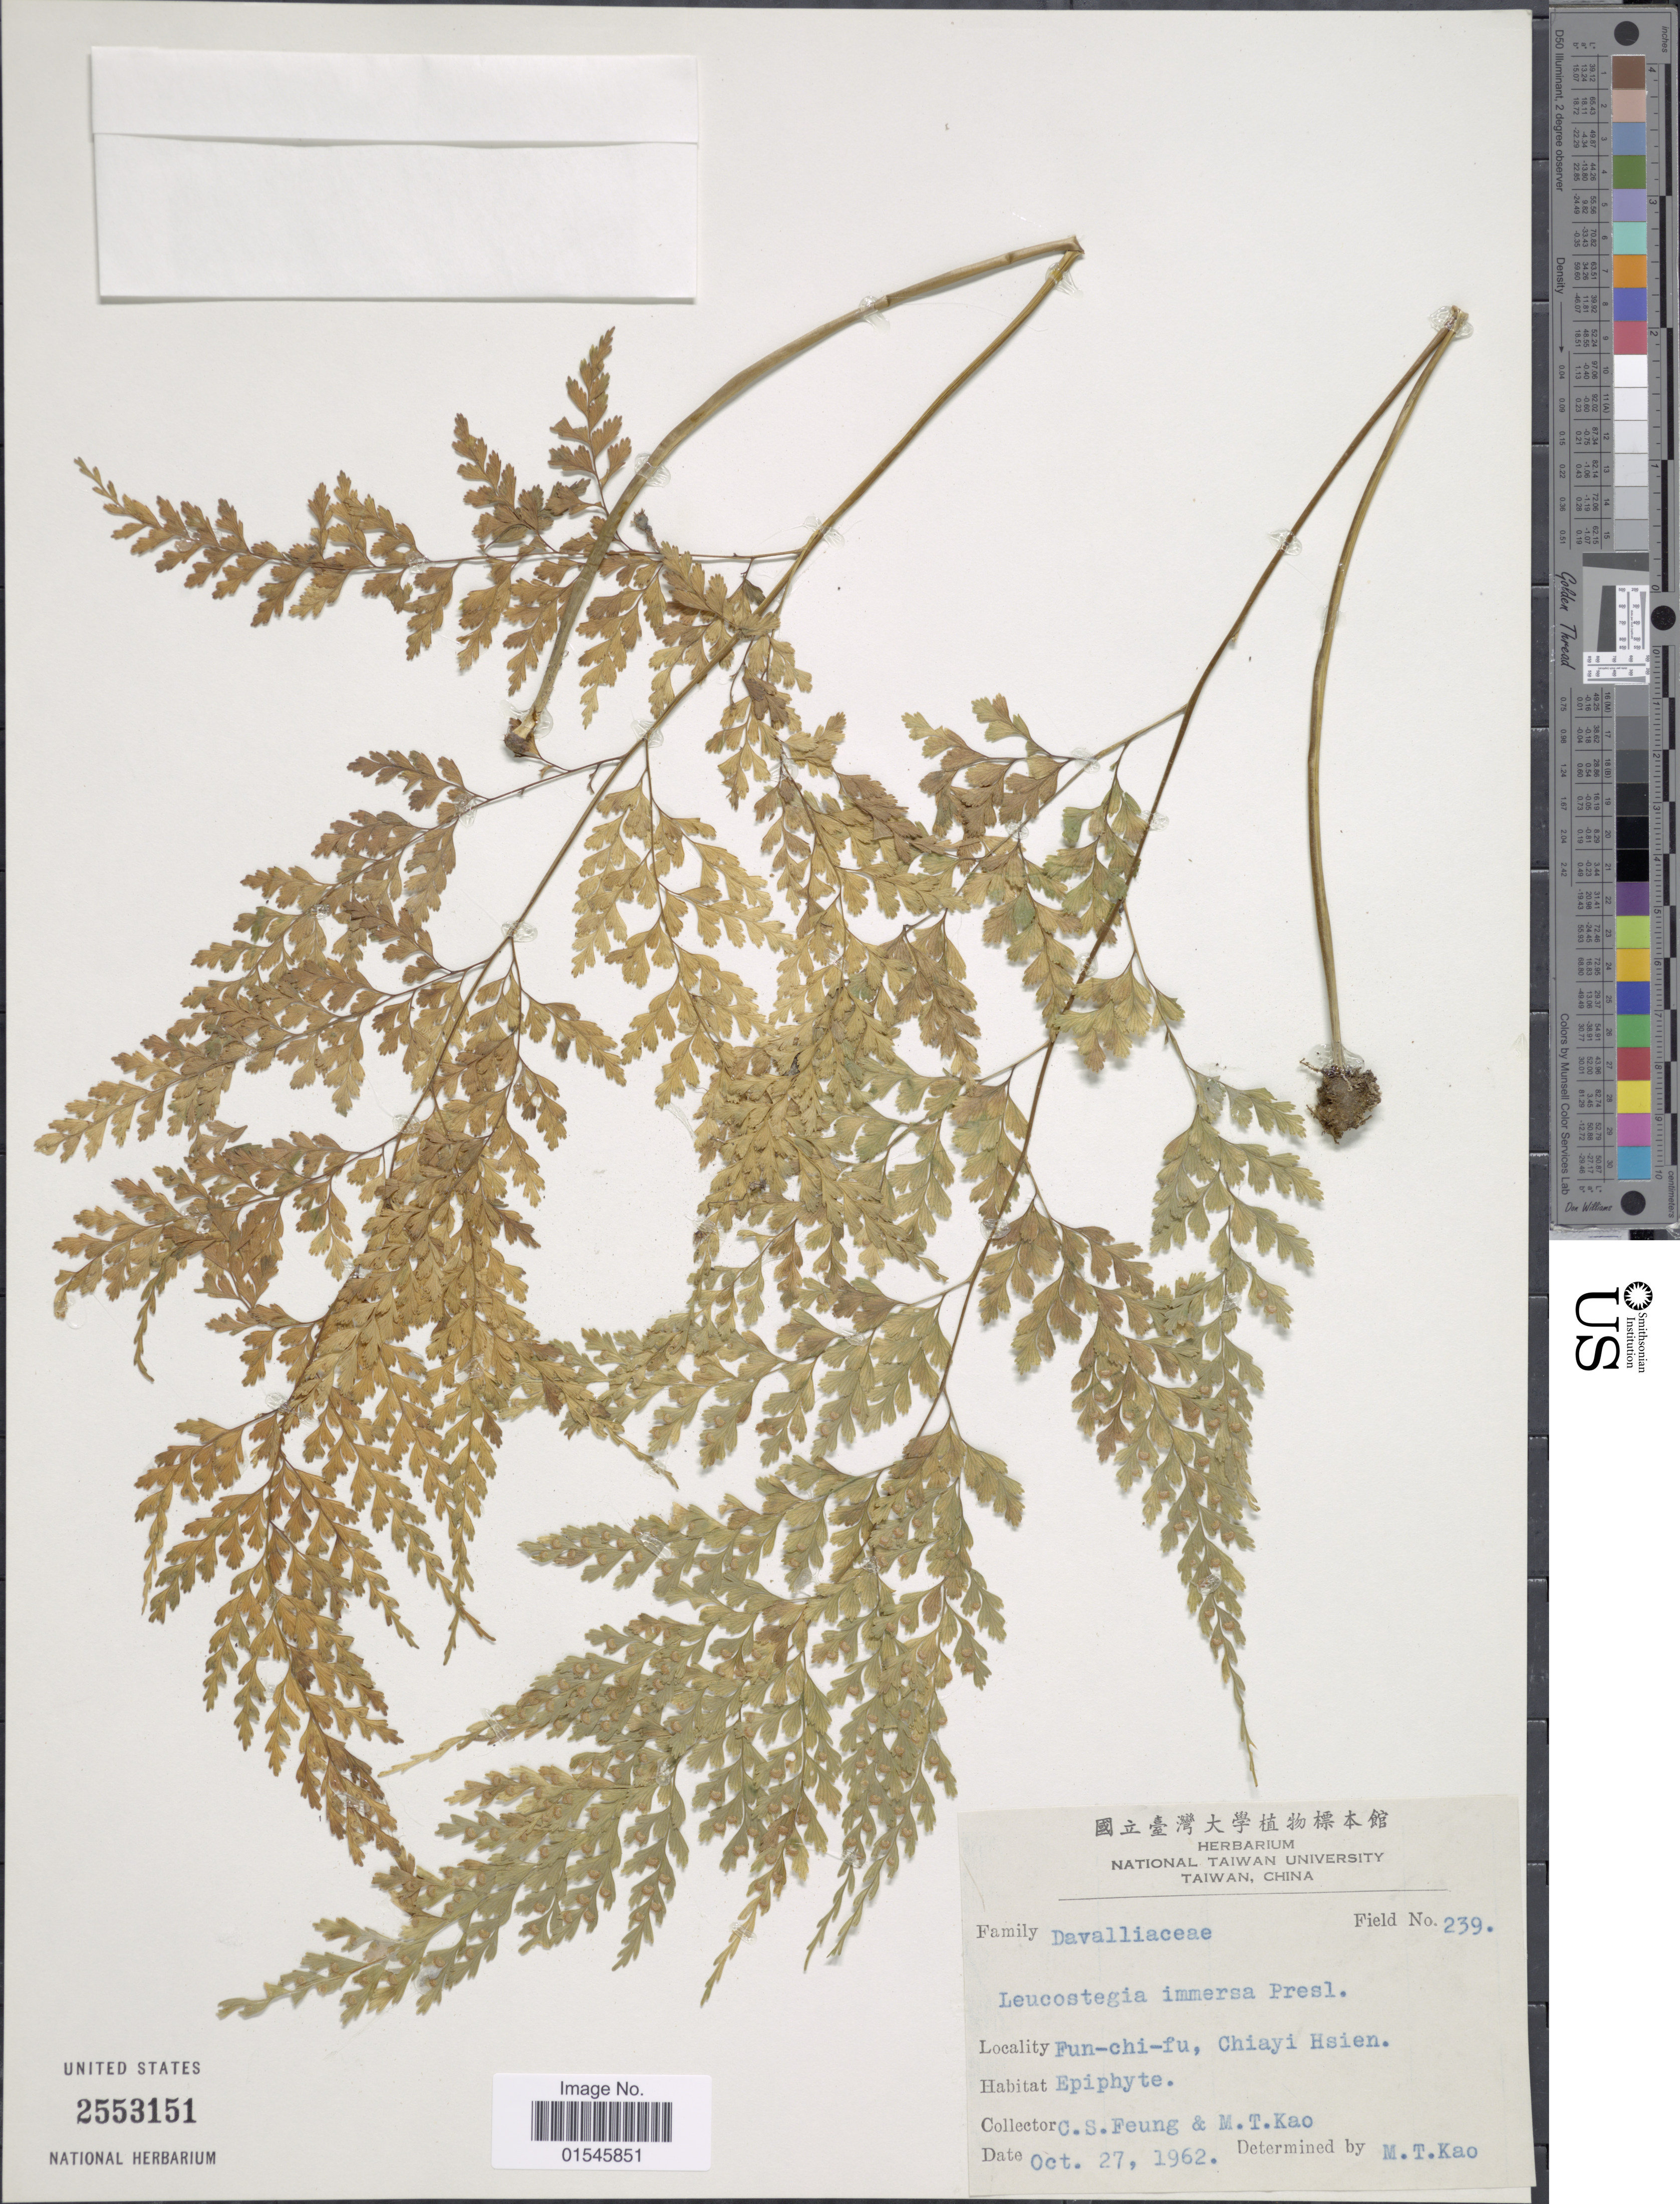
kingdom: Plantae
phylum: Tracheophyta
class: Polypodiopsida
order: Polypodiales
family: Hypodematiaceae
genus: Leucostegia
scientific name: Leucostegia truncata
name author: (D. Don) Fraser-Jenk.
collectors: C. Feung & M. T. Kao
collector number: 239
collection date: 1962-10-27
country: Taiwan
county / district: Chiayi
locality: Fun-chi-fu, Chiayi Hsien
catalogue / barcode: US 2553151